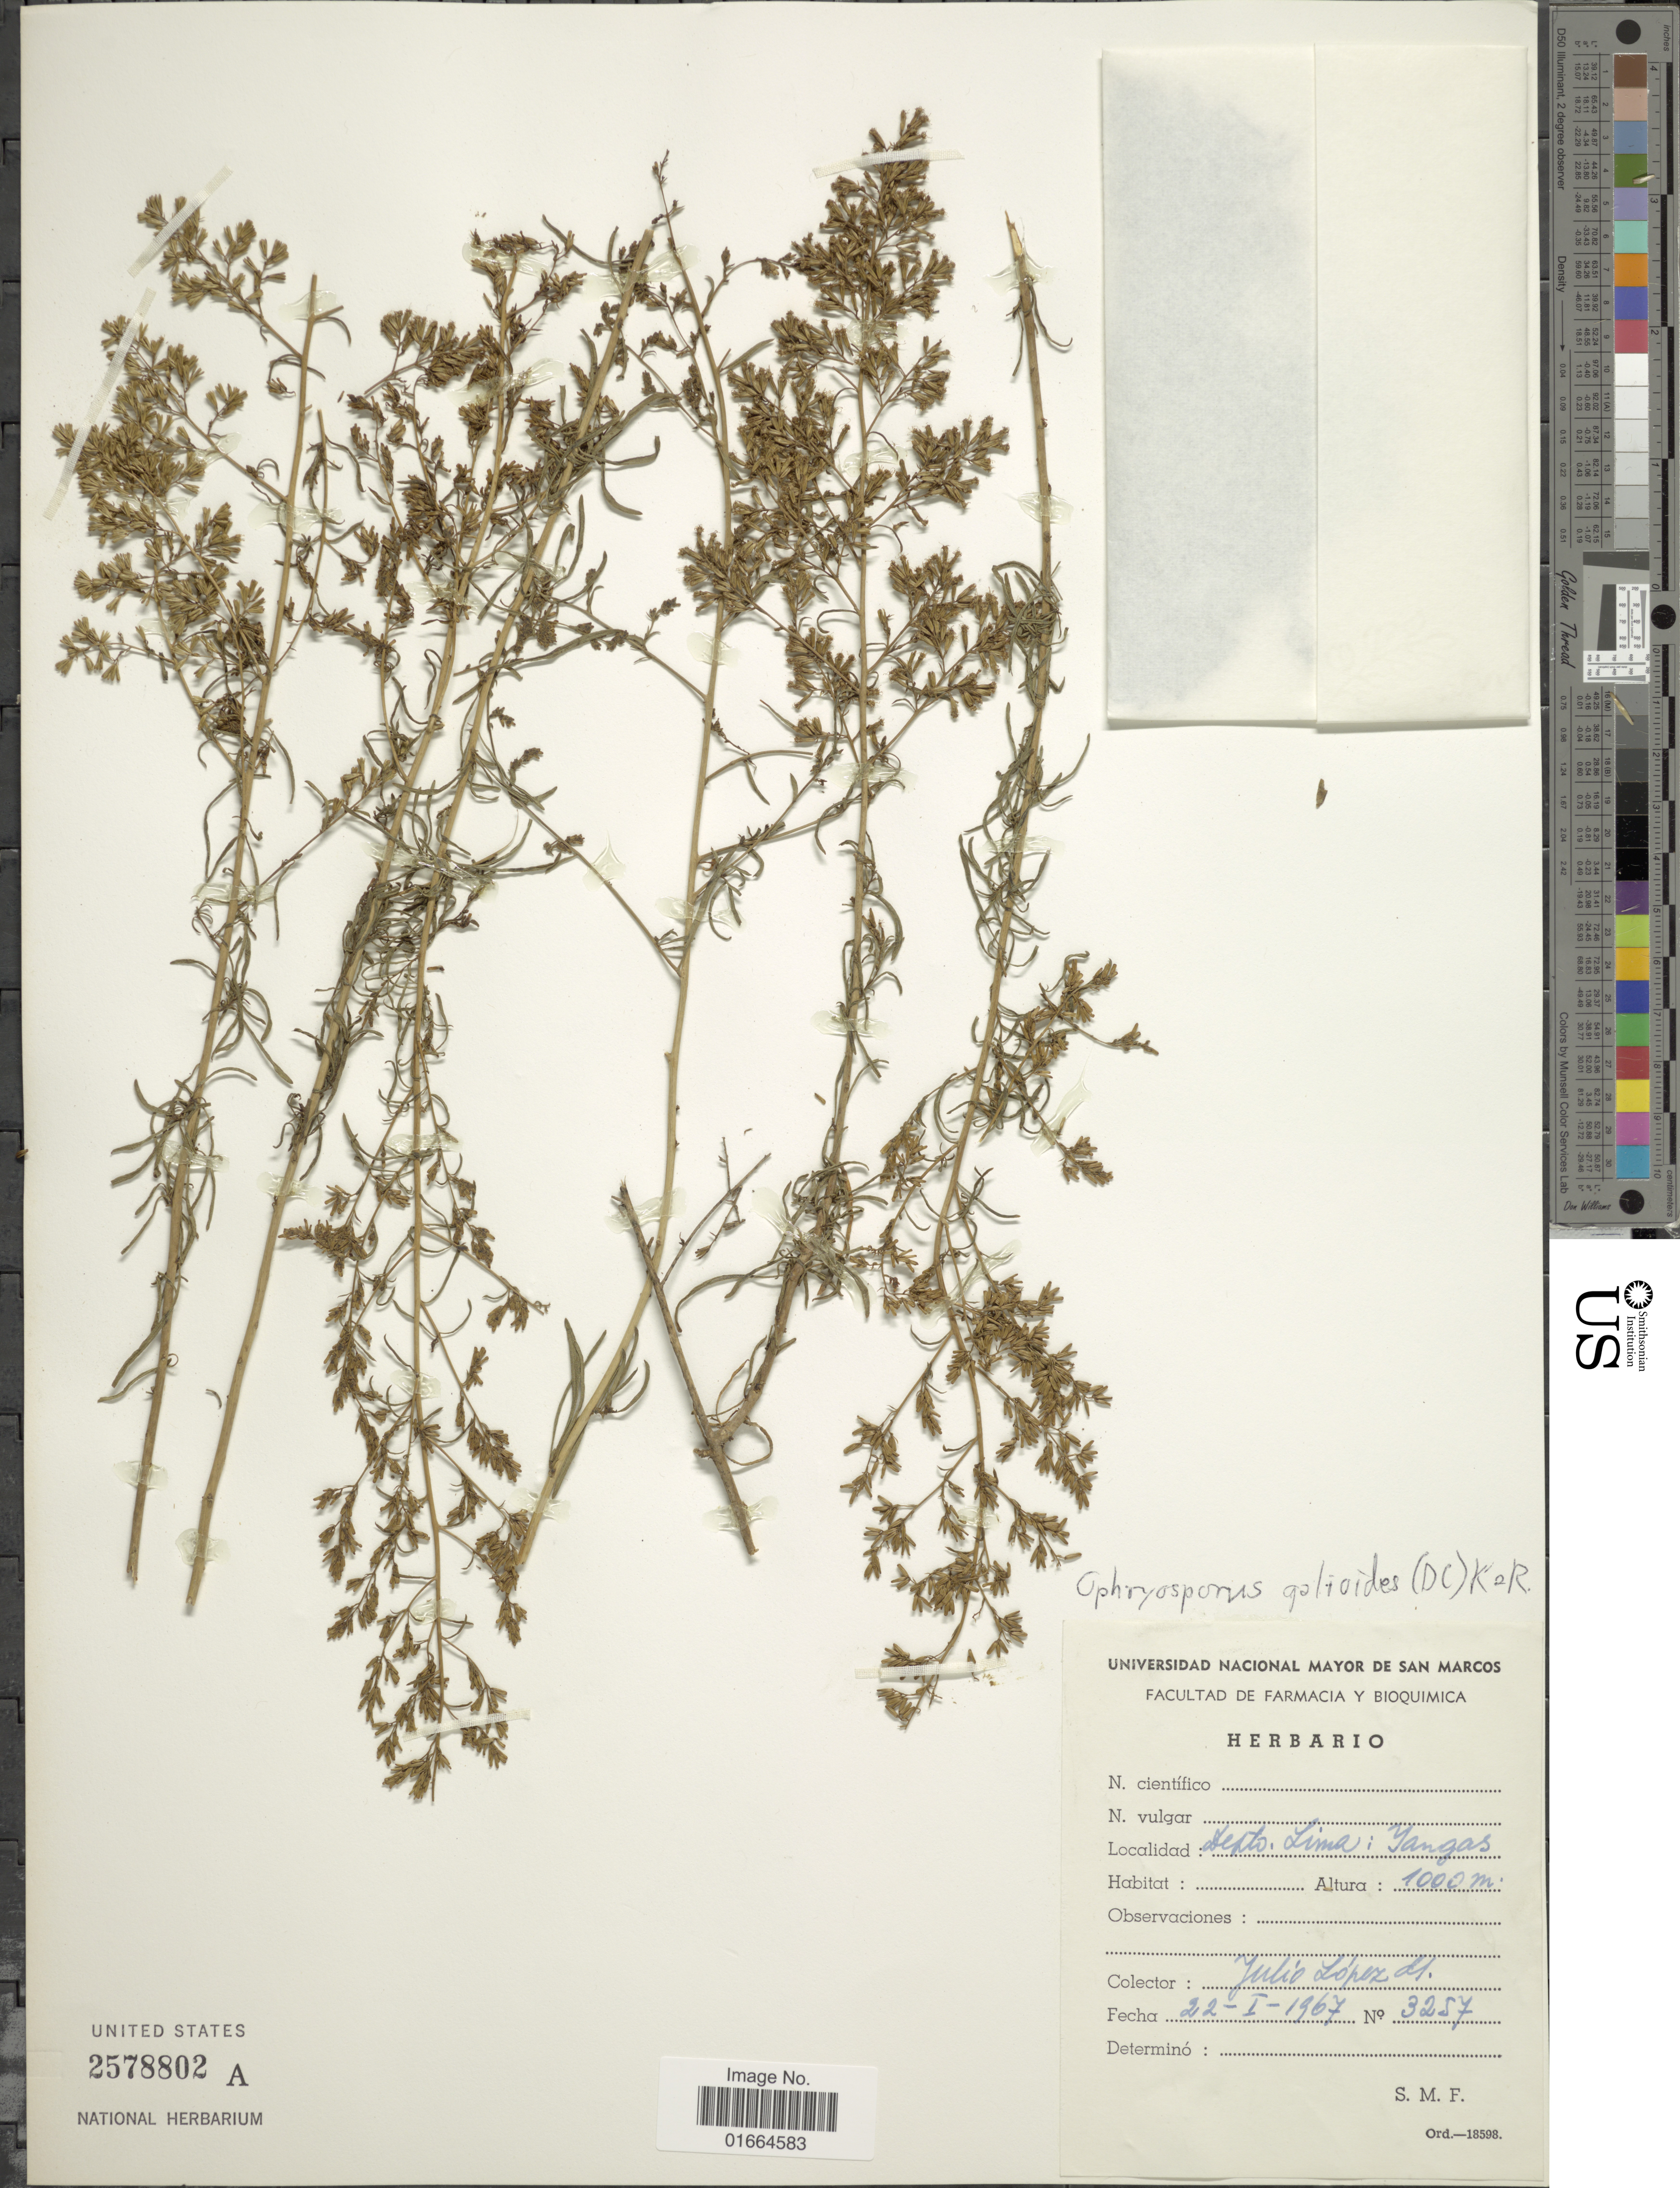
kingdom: Plantae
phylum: Tracheophyta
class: Magnoliopsida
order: Asterales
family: Asteraceae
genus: Ophryosporus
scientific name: Ophryosporus galioides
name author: (DC.) R.M. King & H. Rob.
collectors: J. Lopez M.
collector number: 3257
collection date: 1967-01-22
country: Peru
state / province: Lima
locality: Depto. Lima: Yangas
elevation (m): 1000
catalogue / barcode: US 2578802A